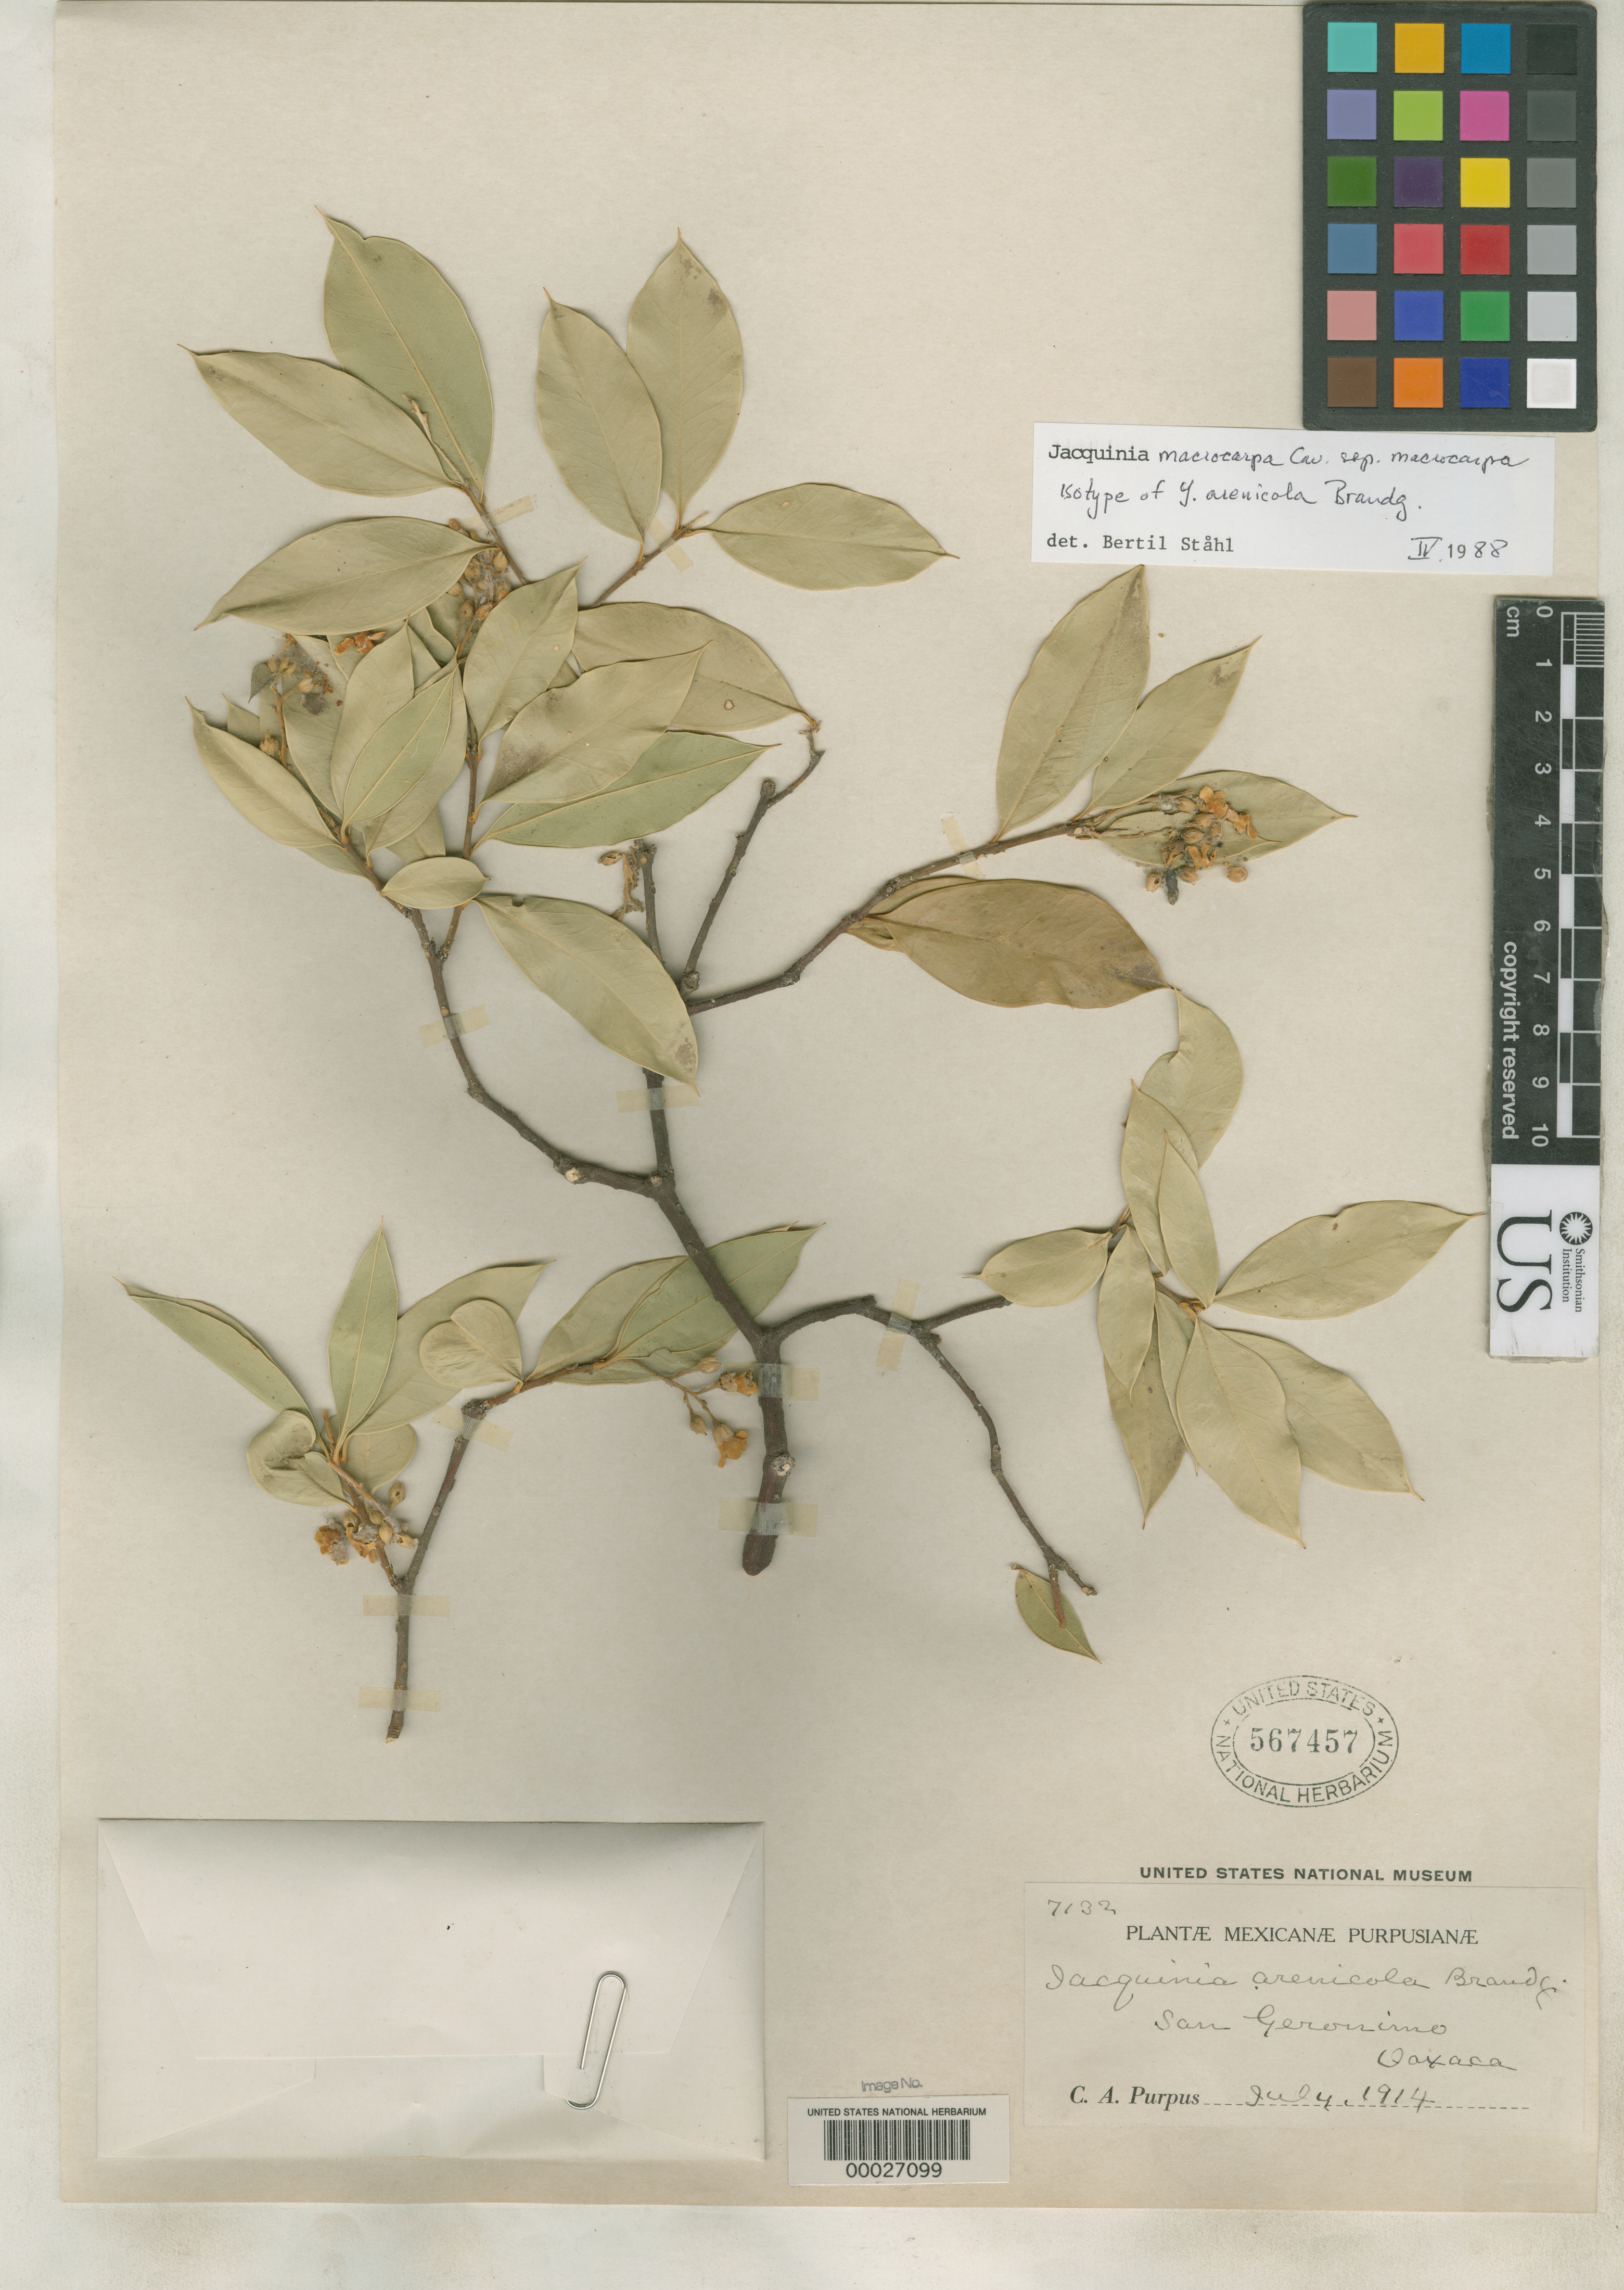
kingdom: Plantae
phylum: Tracheophyta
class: Magnoliopsida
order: Ericales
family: Primulaceae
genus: Jacquinia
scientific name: Jacquinia arenicola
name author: Brandegee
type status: Isotype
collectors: C. A. Purpus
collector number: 7132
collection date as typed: Jul 1914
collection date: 1914-07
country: Mexico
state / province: Oaxaca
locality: Near San Geronimo.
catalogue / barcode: US 567457